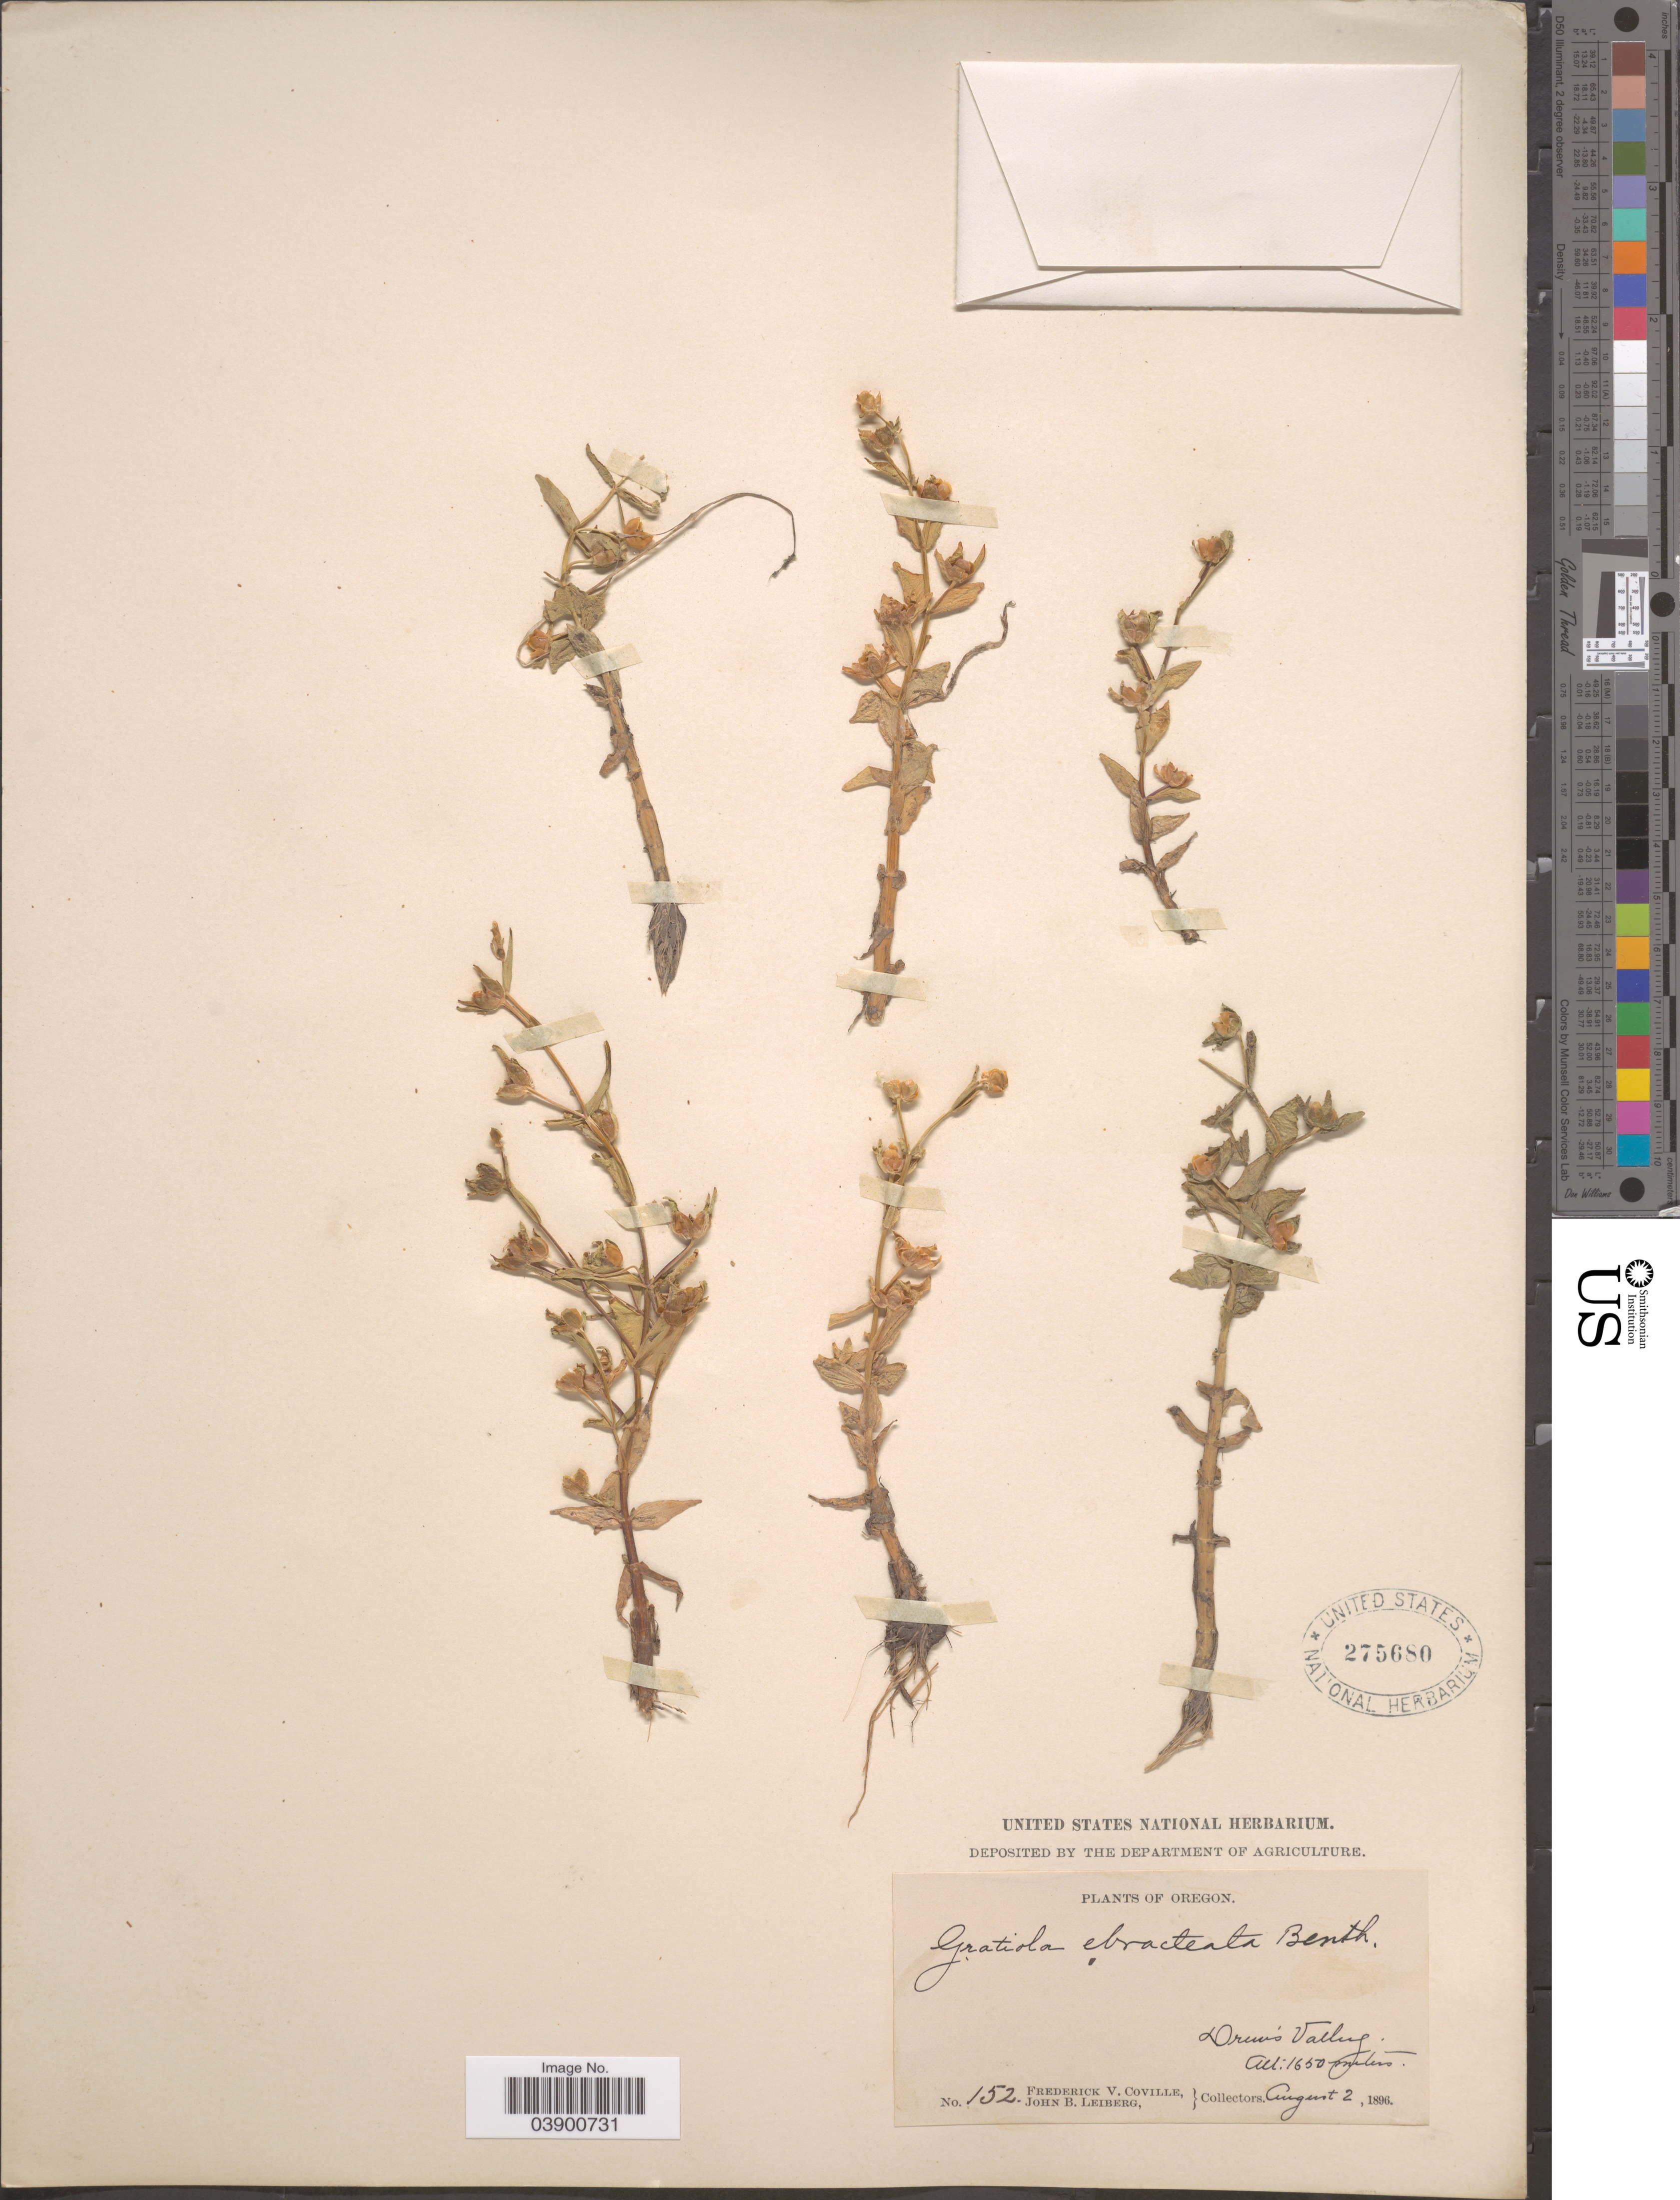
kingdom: Plantae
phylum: Tracheophyta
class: Magnoliopsida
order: Lamiales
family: Plantaginaceae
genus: Gratiola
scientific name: Gratiola ebracteata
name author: Benth.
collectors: F. V. Coville & J. B. Leiberg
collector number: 152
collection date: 1896-08-02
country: United States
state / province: Oregon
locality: Drew's Valley.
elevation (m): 1650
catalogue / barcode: US 275680